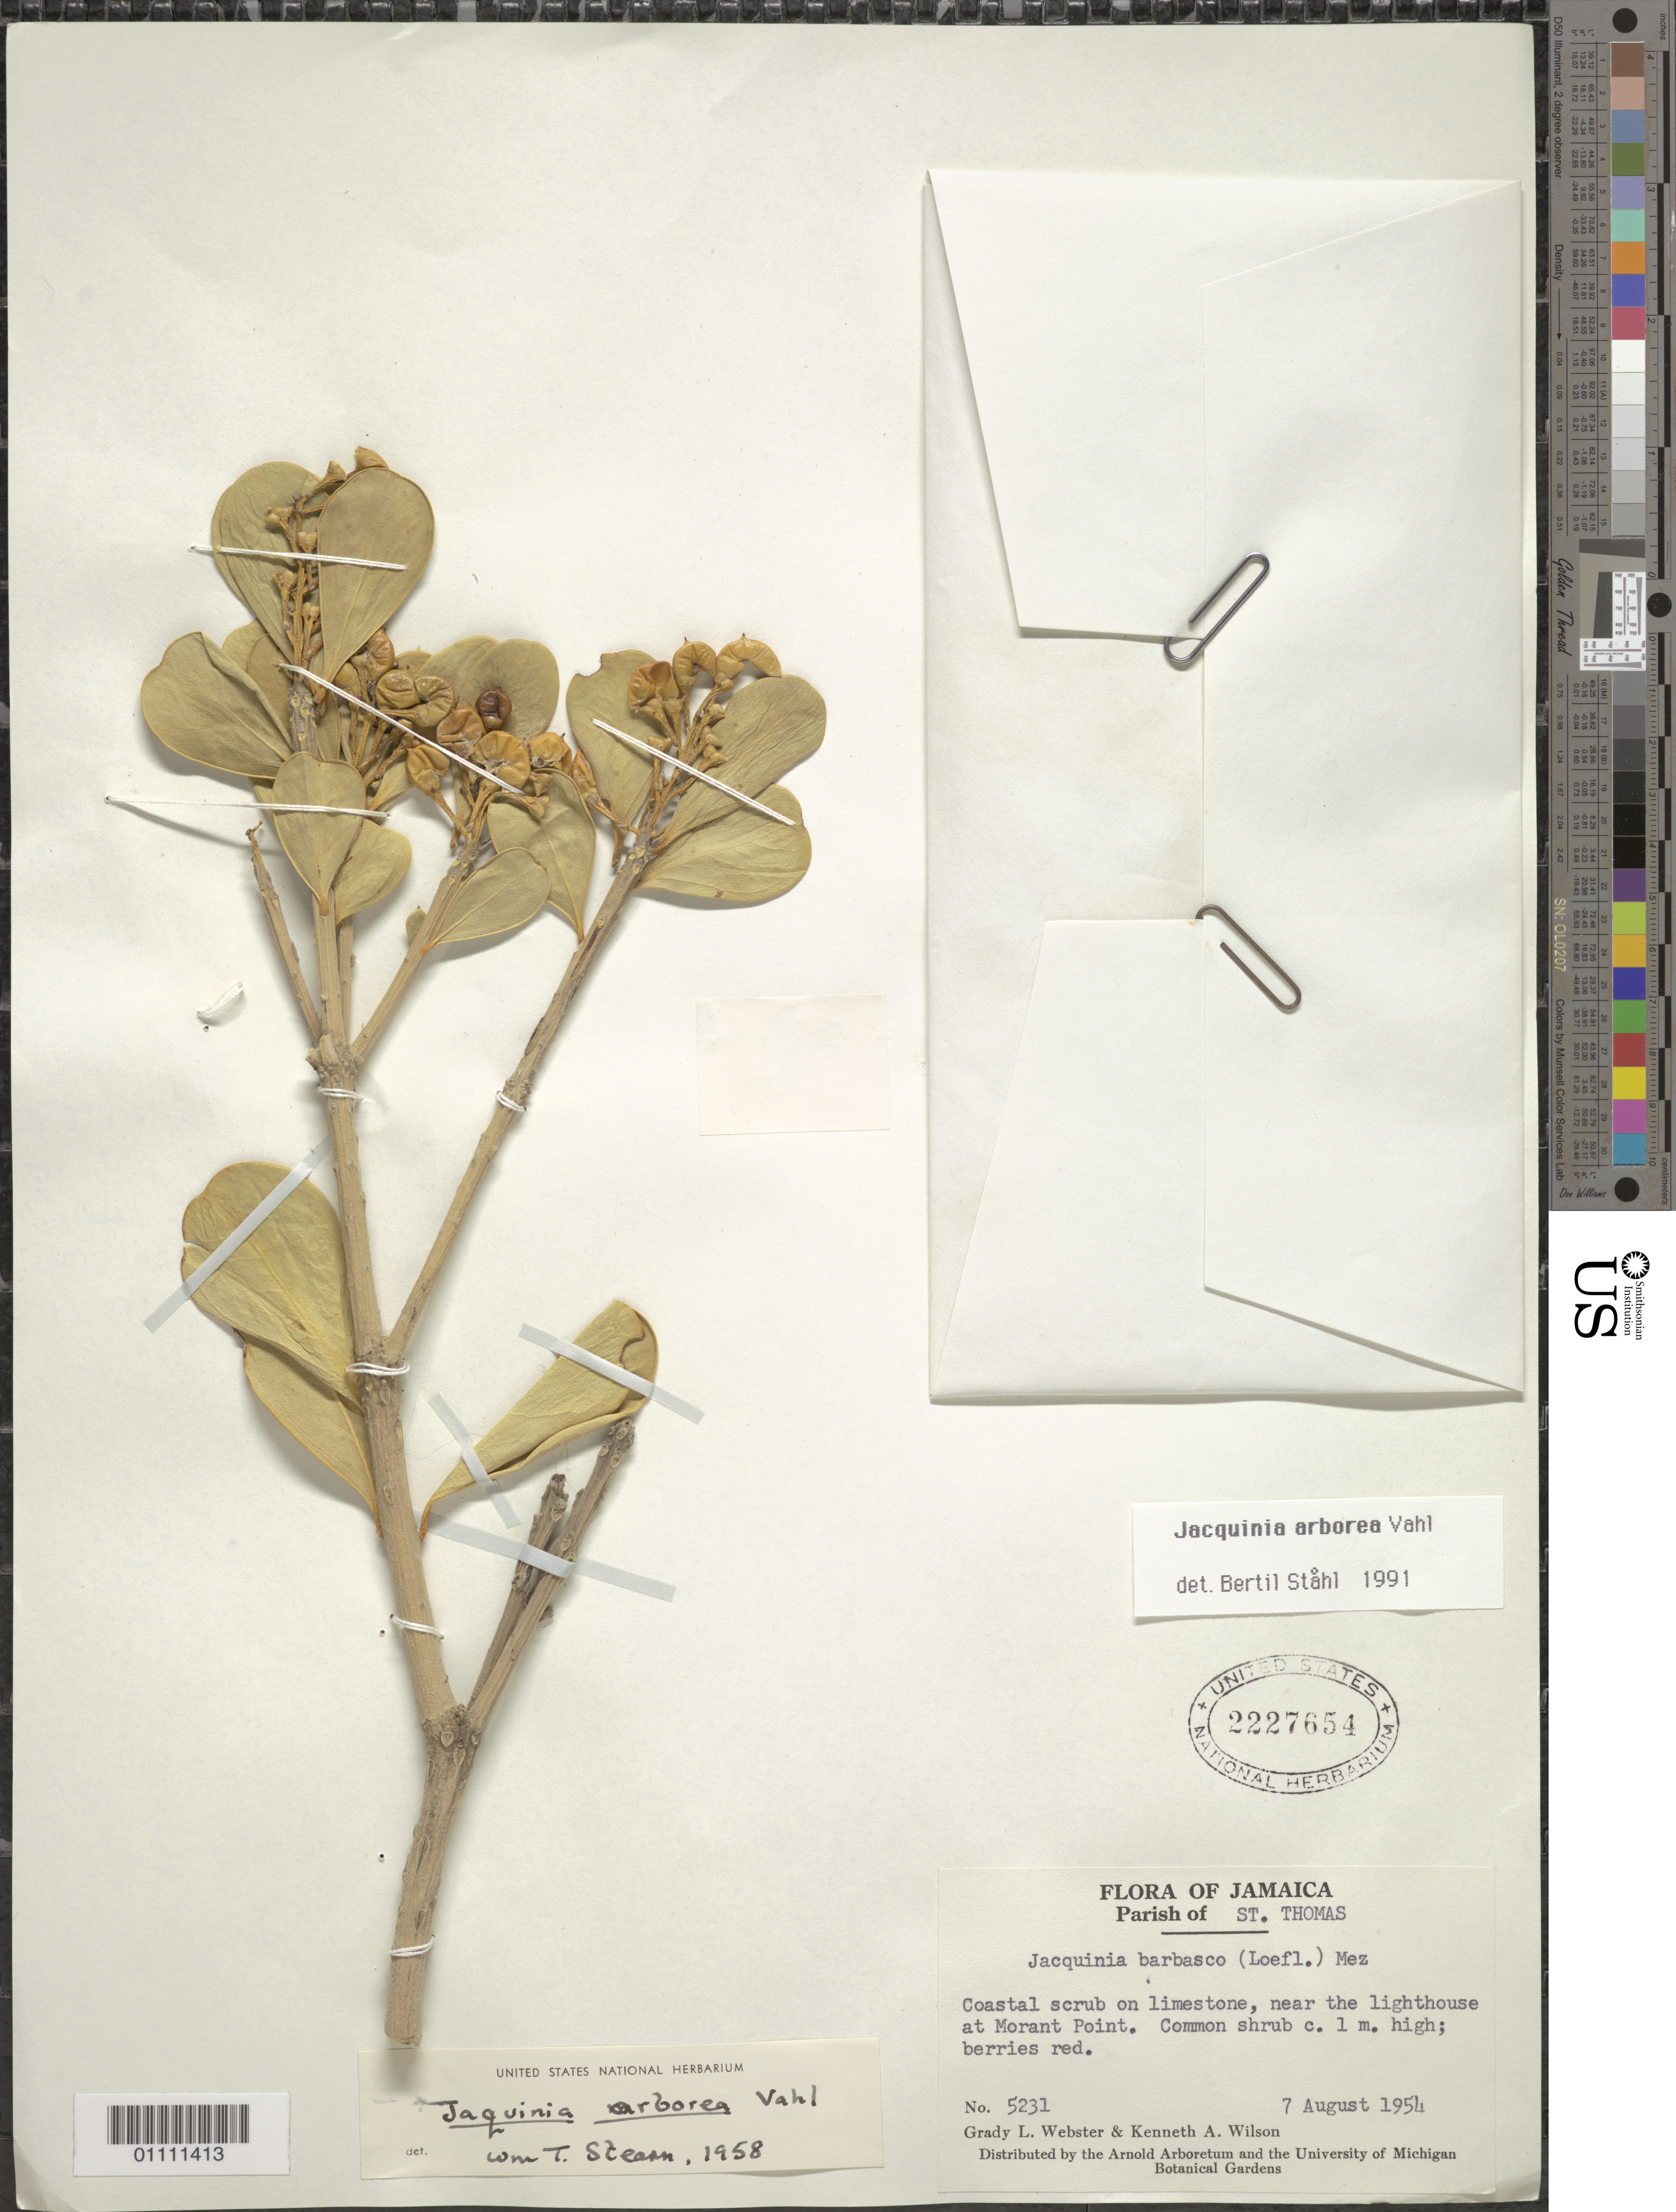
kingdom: Plantae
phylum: Tracheophyta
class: Magnoliopsida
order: Ericales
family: Primulaceae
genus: Jacquinia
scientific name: Jacquinia arborea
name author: Vahl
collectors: G. L. Webster & K. A. Wilson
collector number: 5231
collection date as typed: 07 Aug 1954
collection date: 1954-08-07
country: Jamaica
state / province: Saint Thomas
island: Jamaica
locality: Coastal scrub on limestone, near the lighthouse at Morant Point.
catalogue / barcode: US 2227654